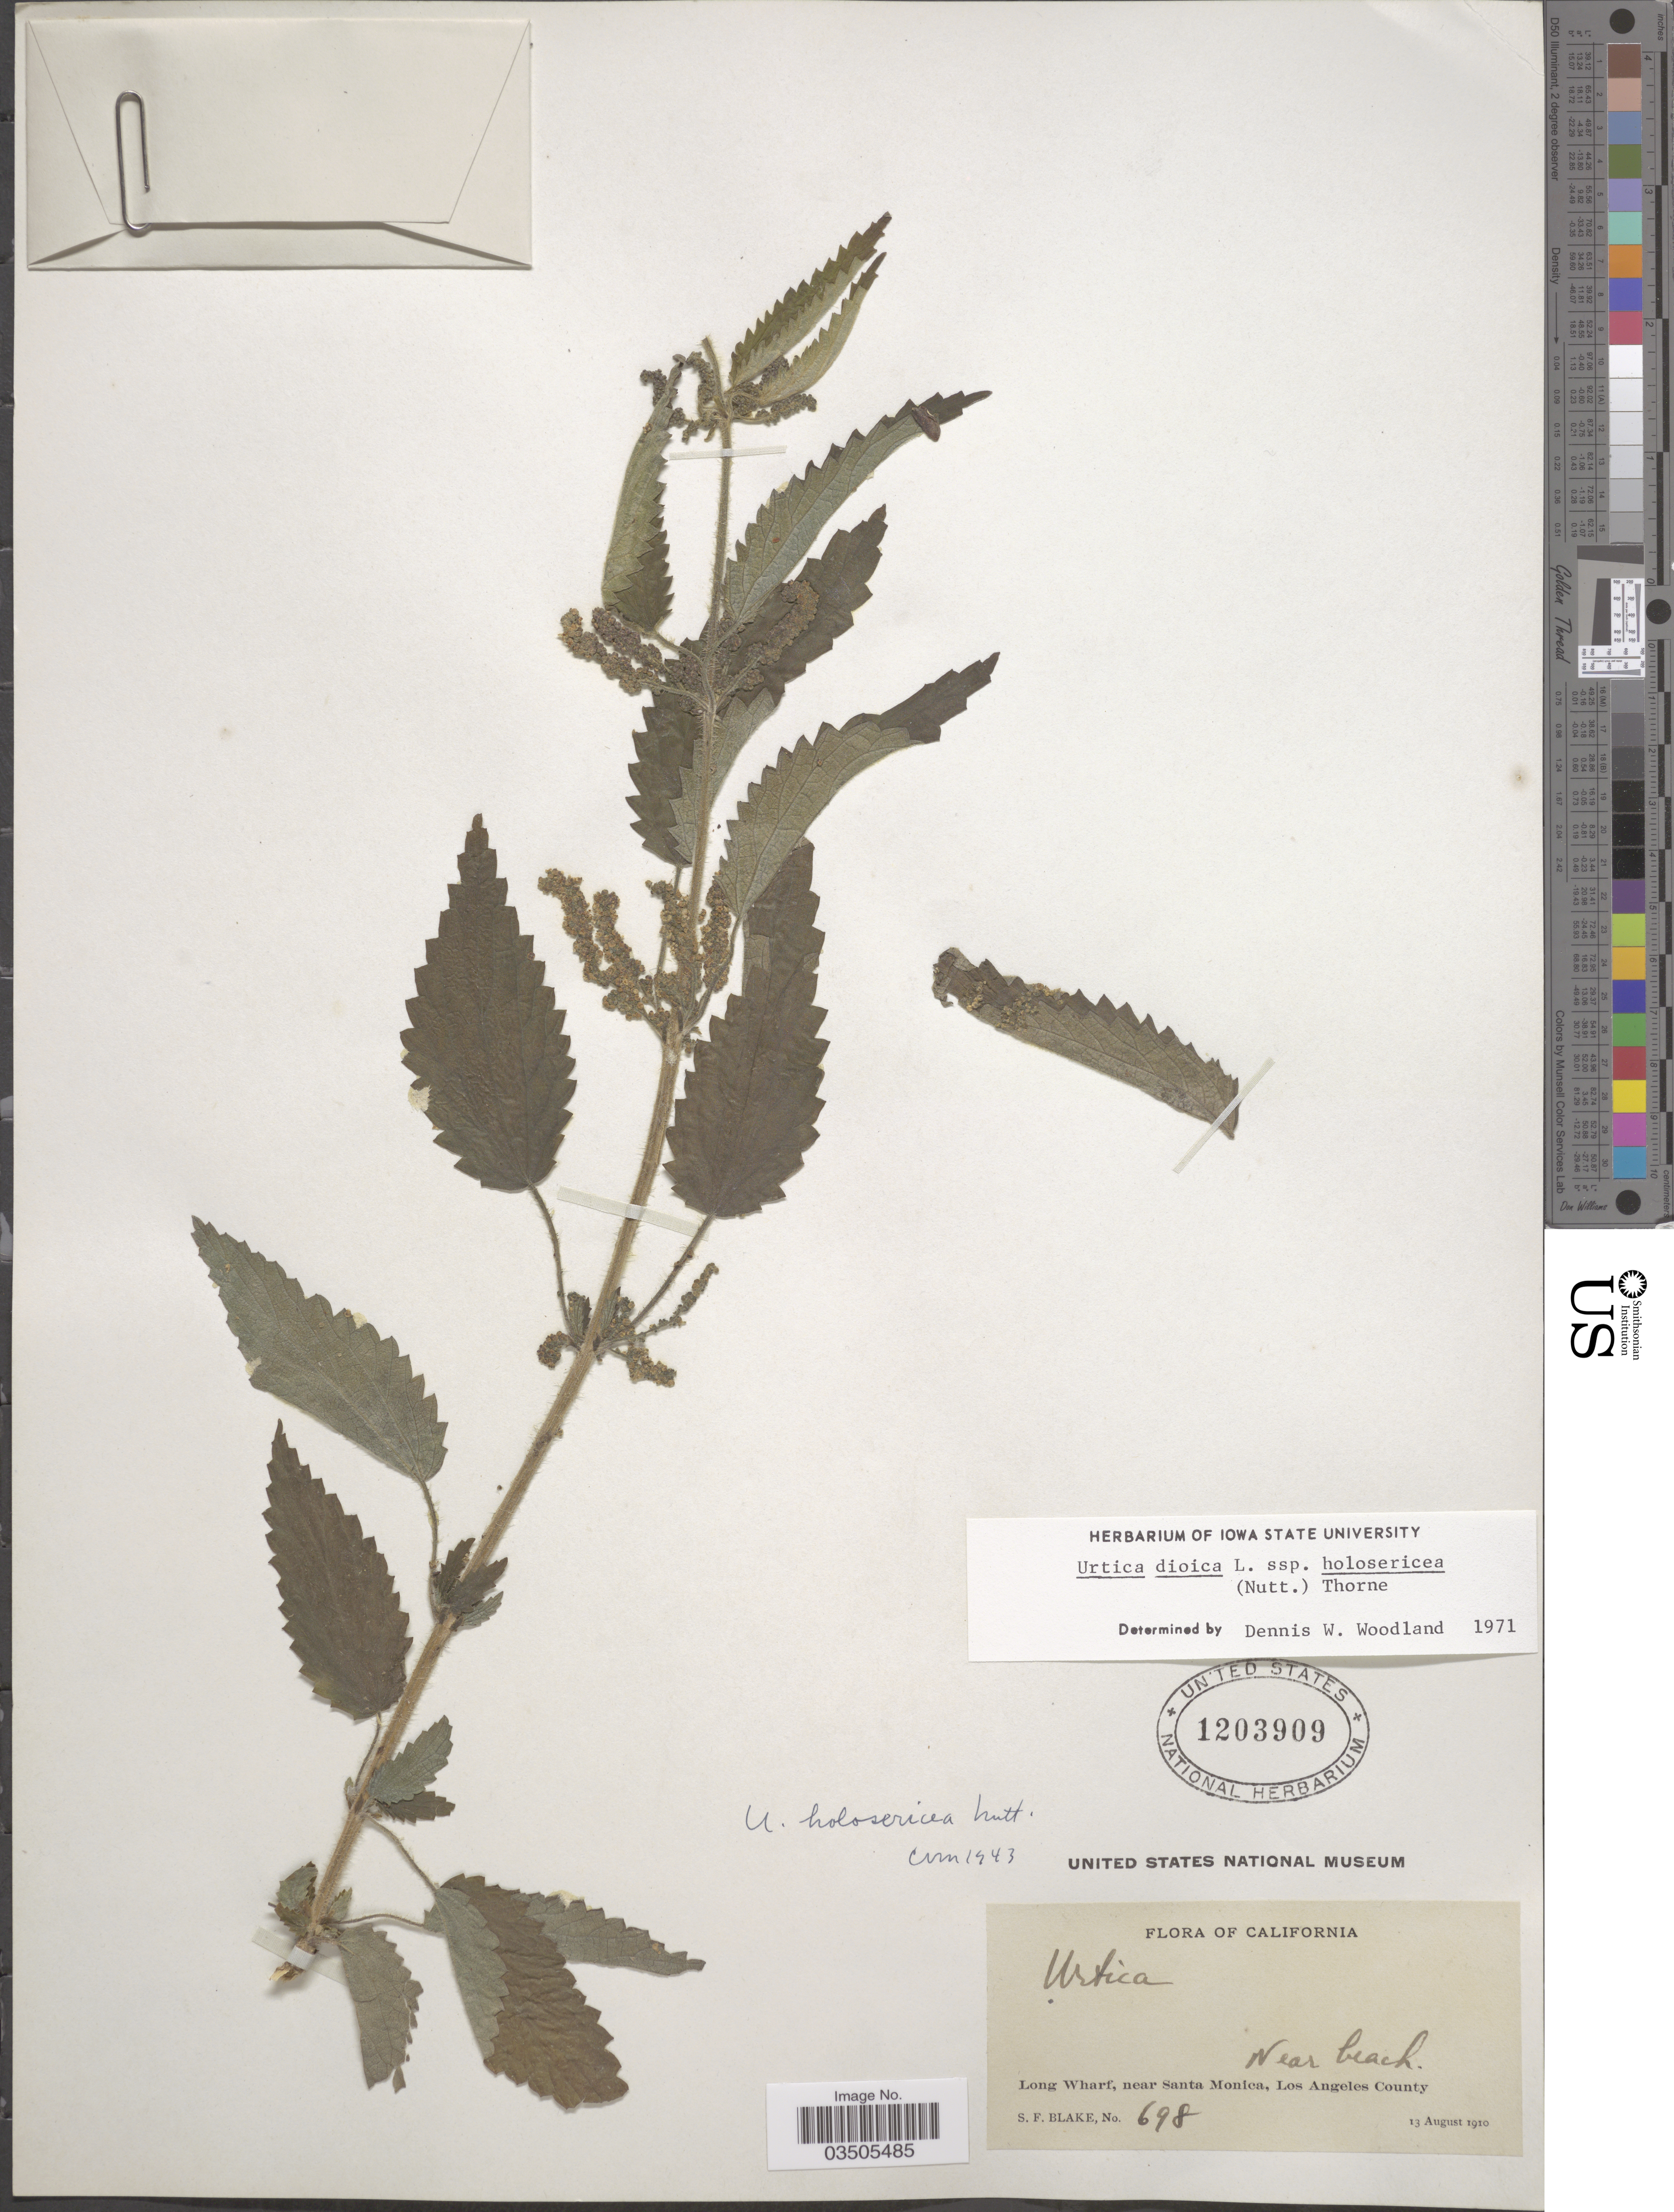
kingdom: Plantae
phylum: Tracheophyta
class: Magnoliopsida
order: Rosales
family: Urticaceae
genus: Urtica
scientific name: Urtica dioica subsp. holosericea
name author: (Nutt.) Thorne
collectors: S. Blake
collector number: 698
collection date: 1910-08-13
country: United States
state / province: California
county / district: Los Angeles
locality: Long Wharf, near Santa Monica, Los Angeles County. Near beach.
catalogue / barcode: US 1203909